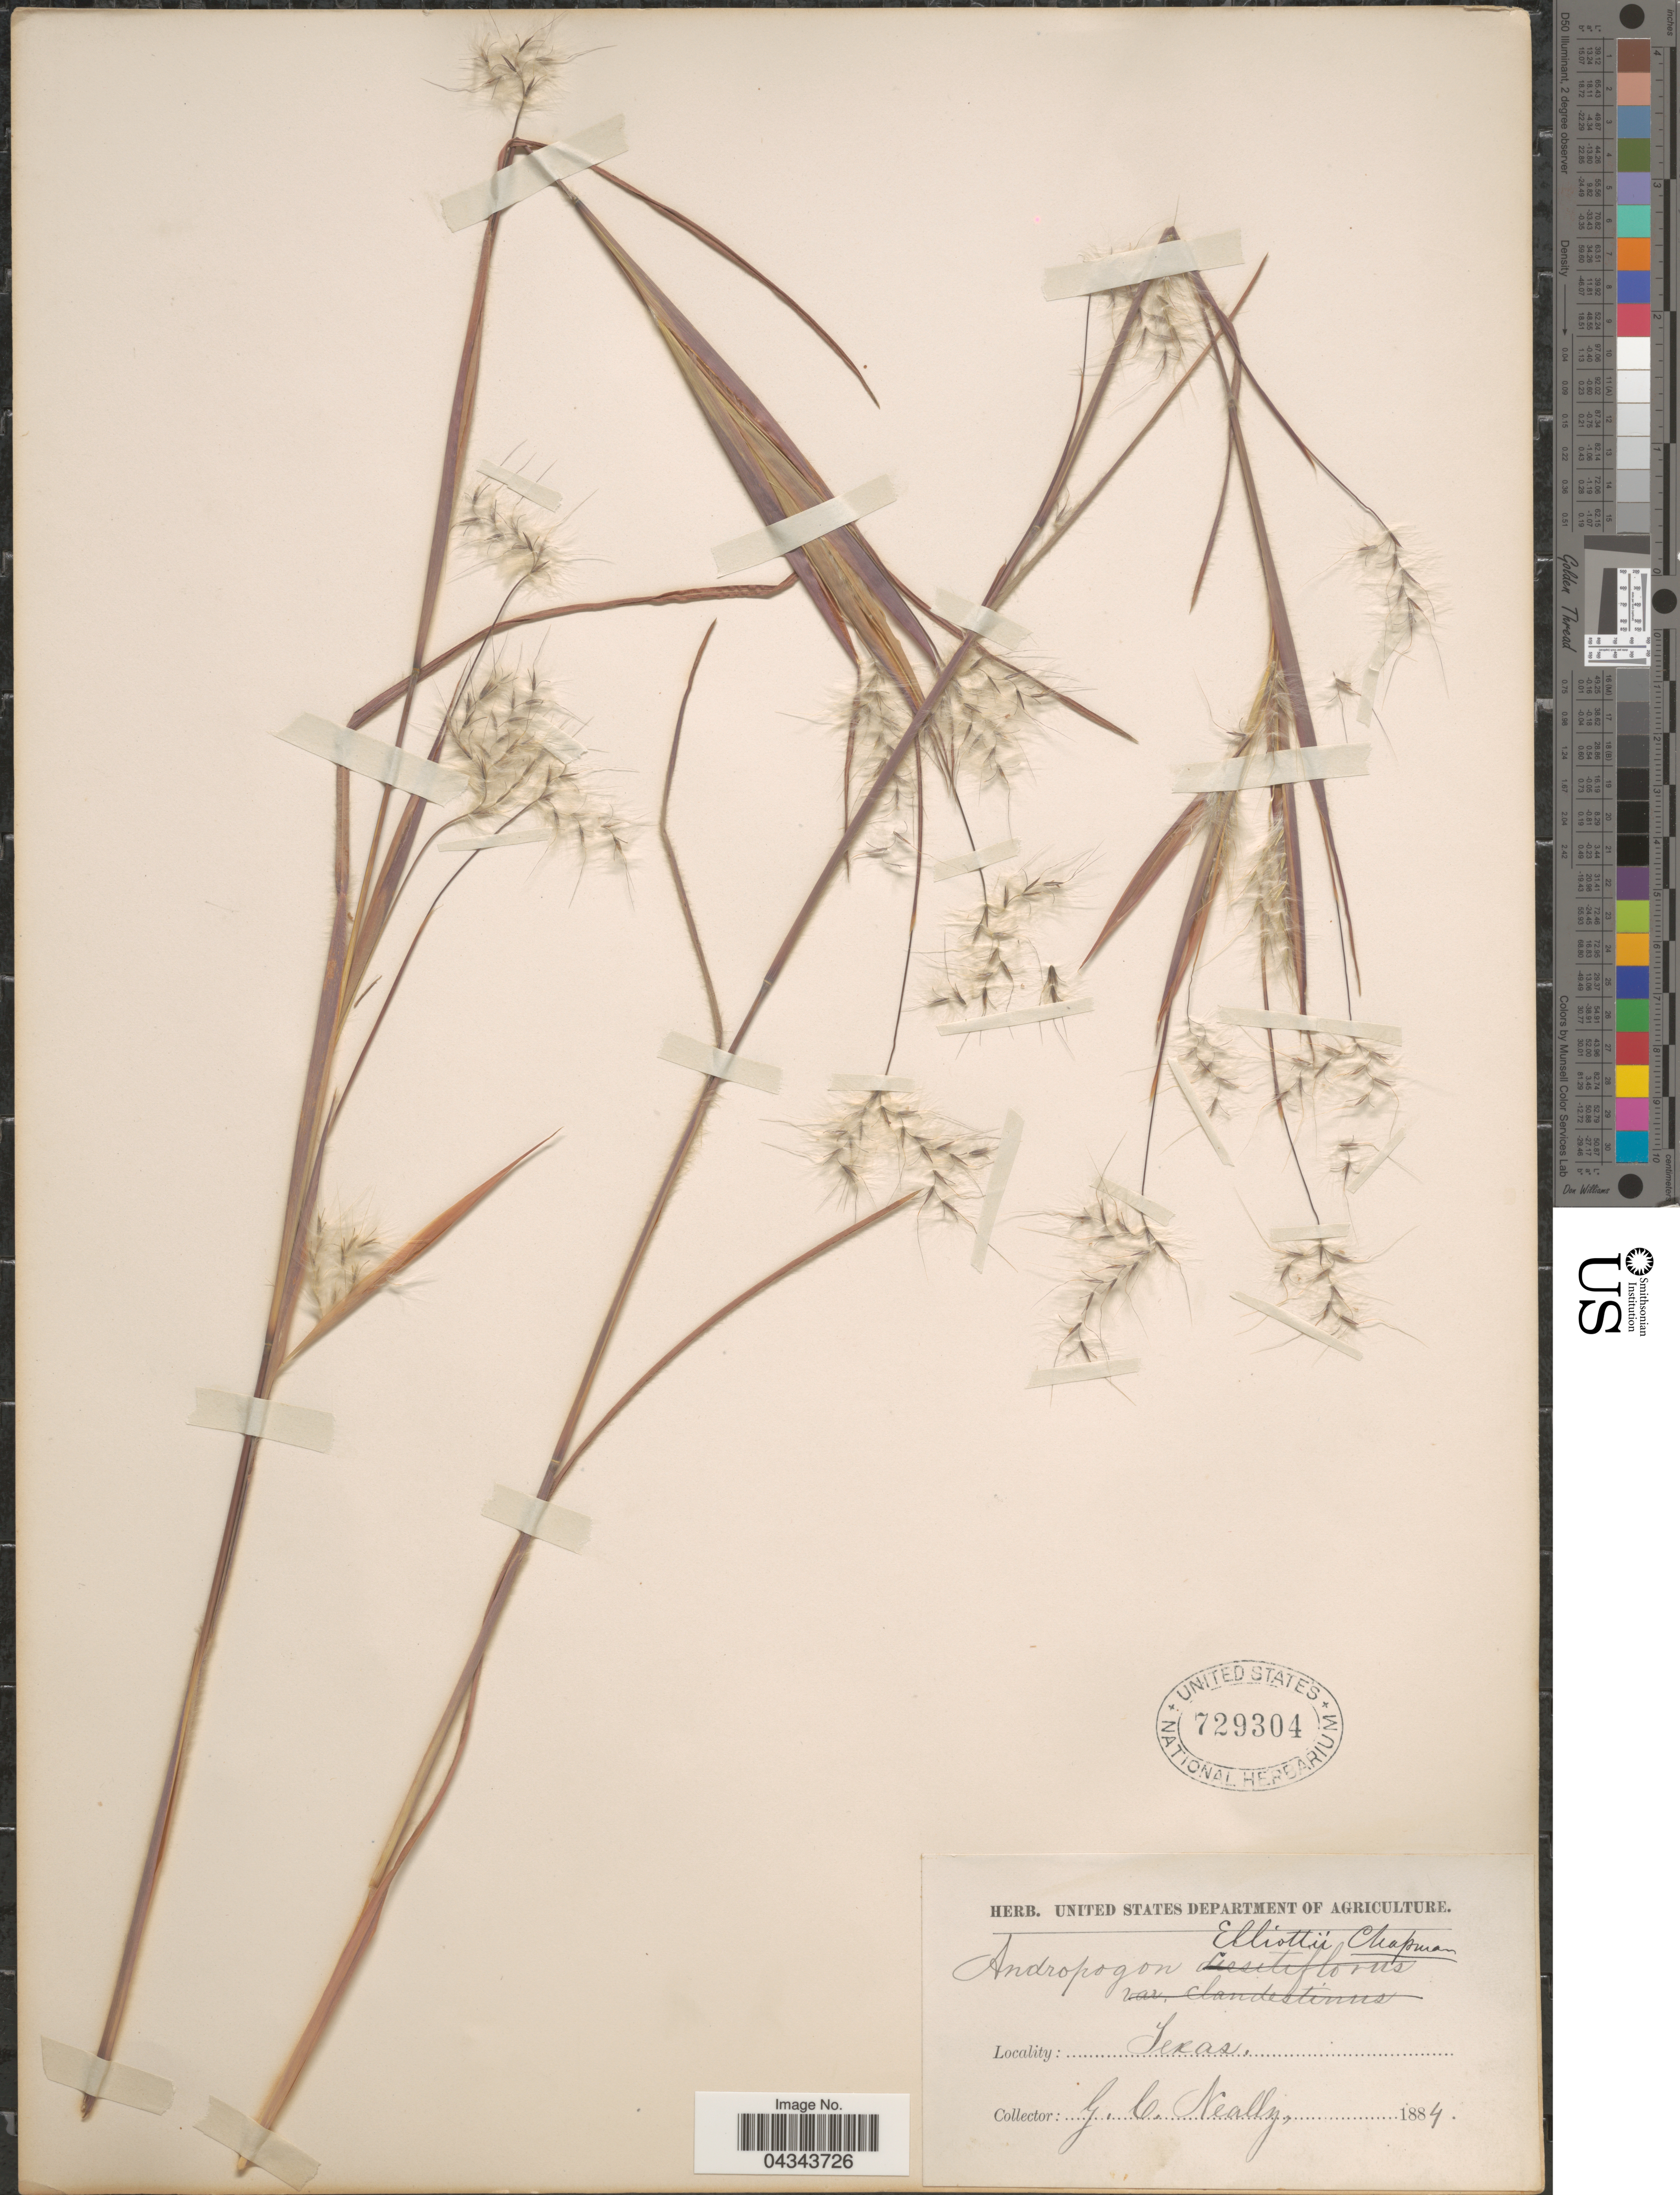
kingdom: Plantae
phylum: Tracheophyta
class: Liliopsida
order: Poales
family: Poaceae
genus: Andropogon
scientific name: Andropogon ternarius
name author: Michx.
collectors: G. Neally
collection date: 1884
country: United States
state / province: Texas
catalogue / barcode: US 729304